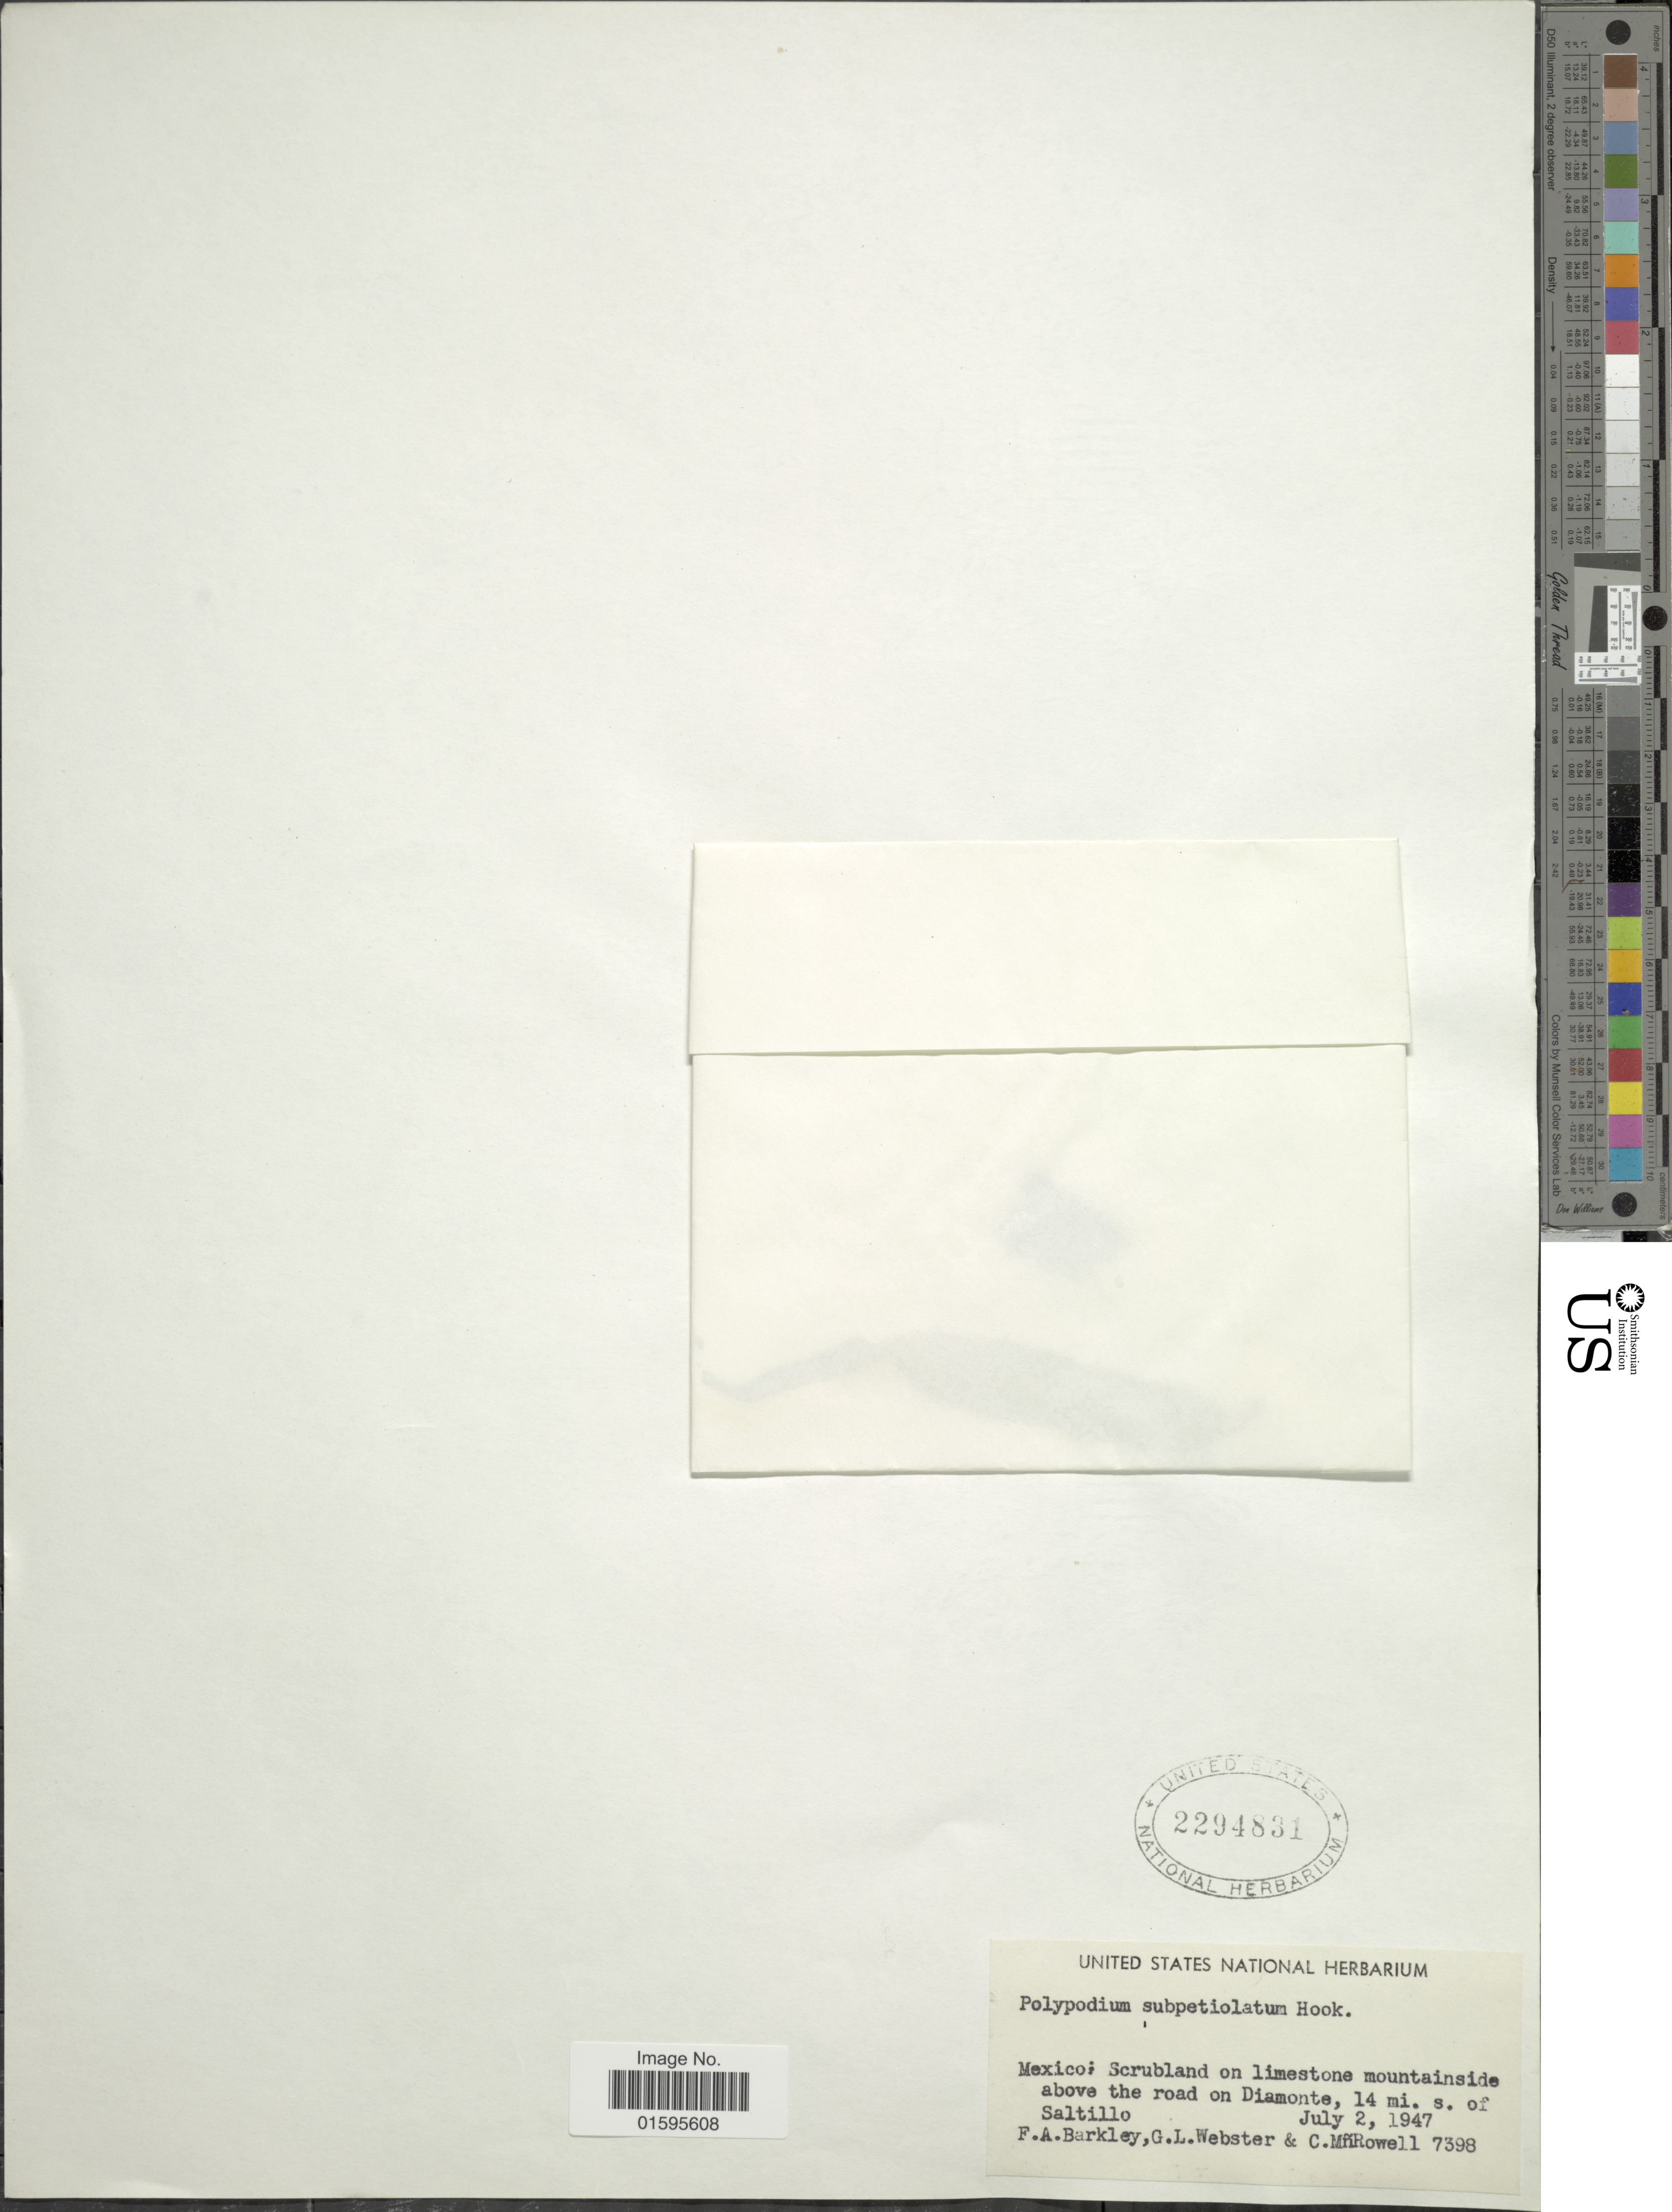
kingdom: Plantae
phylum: Tracheophyta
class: Polypodiopsida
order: Polypodiales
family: Polypodiaceae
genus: Polypodium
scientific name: Polypodium subpetiolatum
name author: Hook.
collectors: F. A. Barkley, G. L. Webster & C. M. Rowell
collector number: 7398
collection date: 1947-07-02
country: Mexico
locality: Mexico: above the road on Diamonte, 14 mi. s. of Saltillo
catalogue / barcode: US 2294831